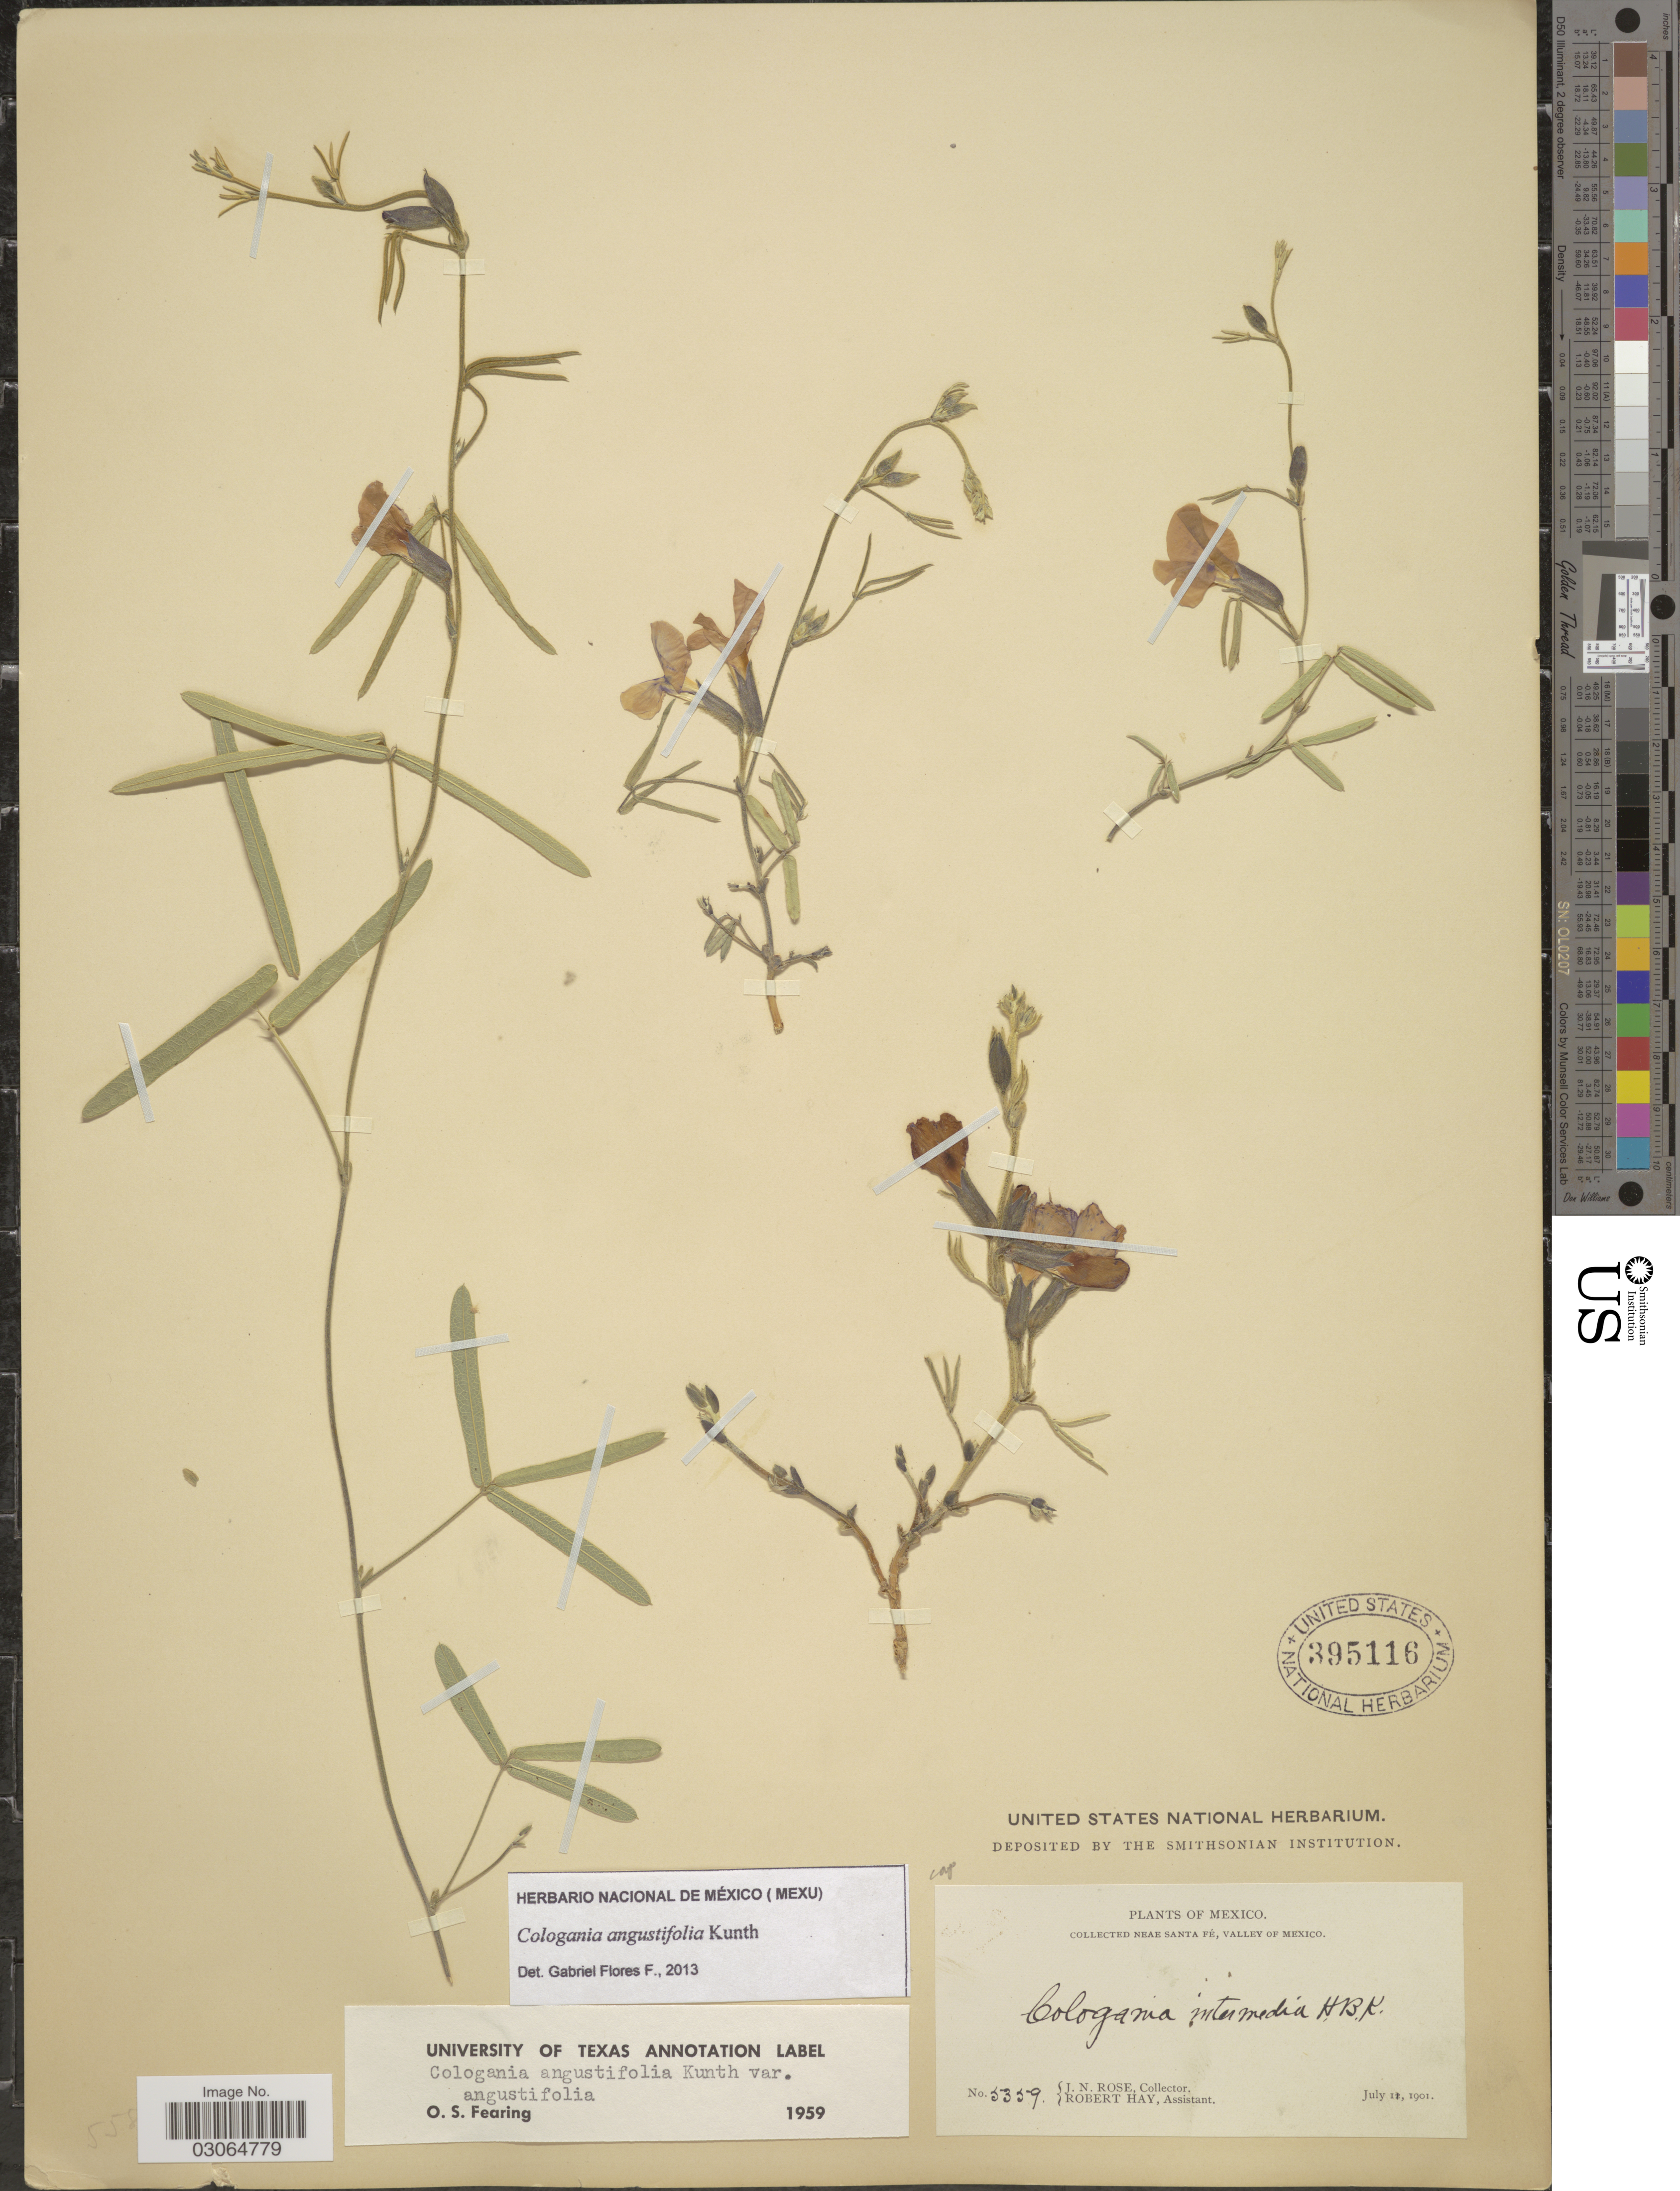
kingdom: Plantae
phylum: Tracheophyta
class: Magnoliopsida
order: Fabales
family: Fabaceae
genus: Cologania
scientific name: Cologania angustifolia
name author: Kunth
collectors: J. N. Rose & R. Hay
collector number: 5359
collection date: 1901-07-11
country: Mexico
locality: Neae Santa Fé, Valley of Mexico.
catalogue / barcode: US 395116